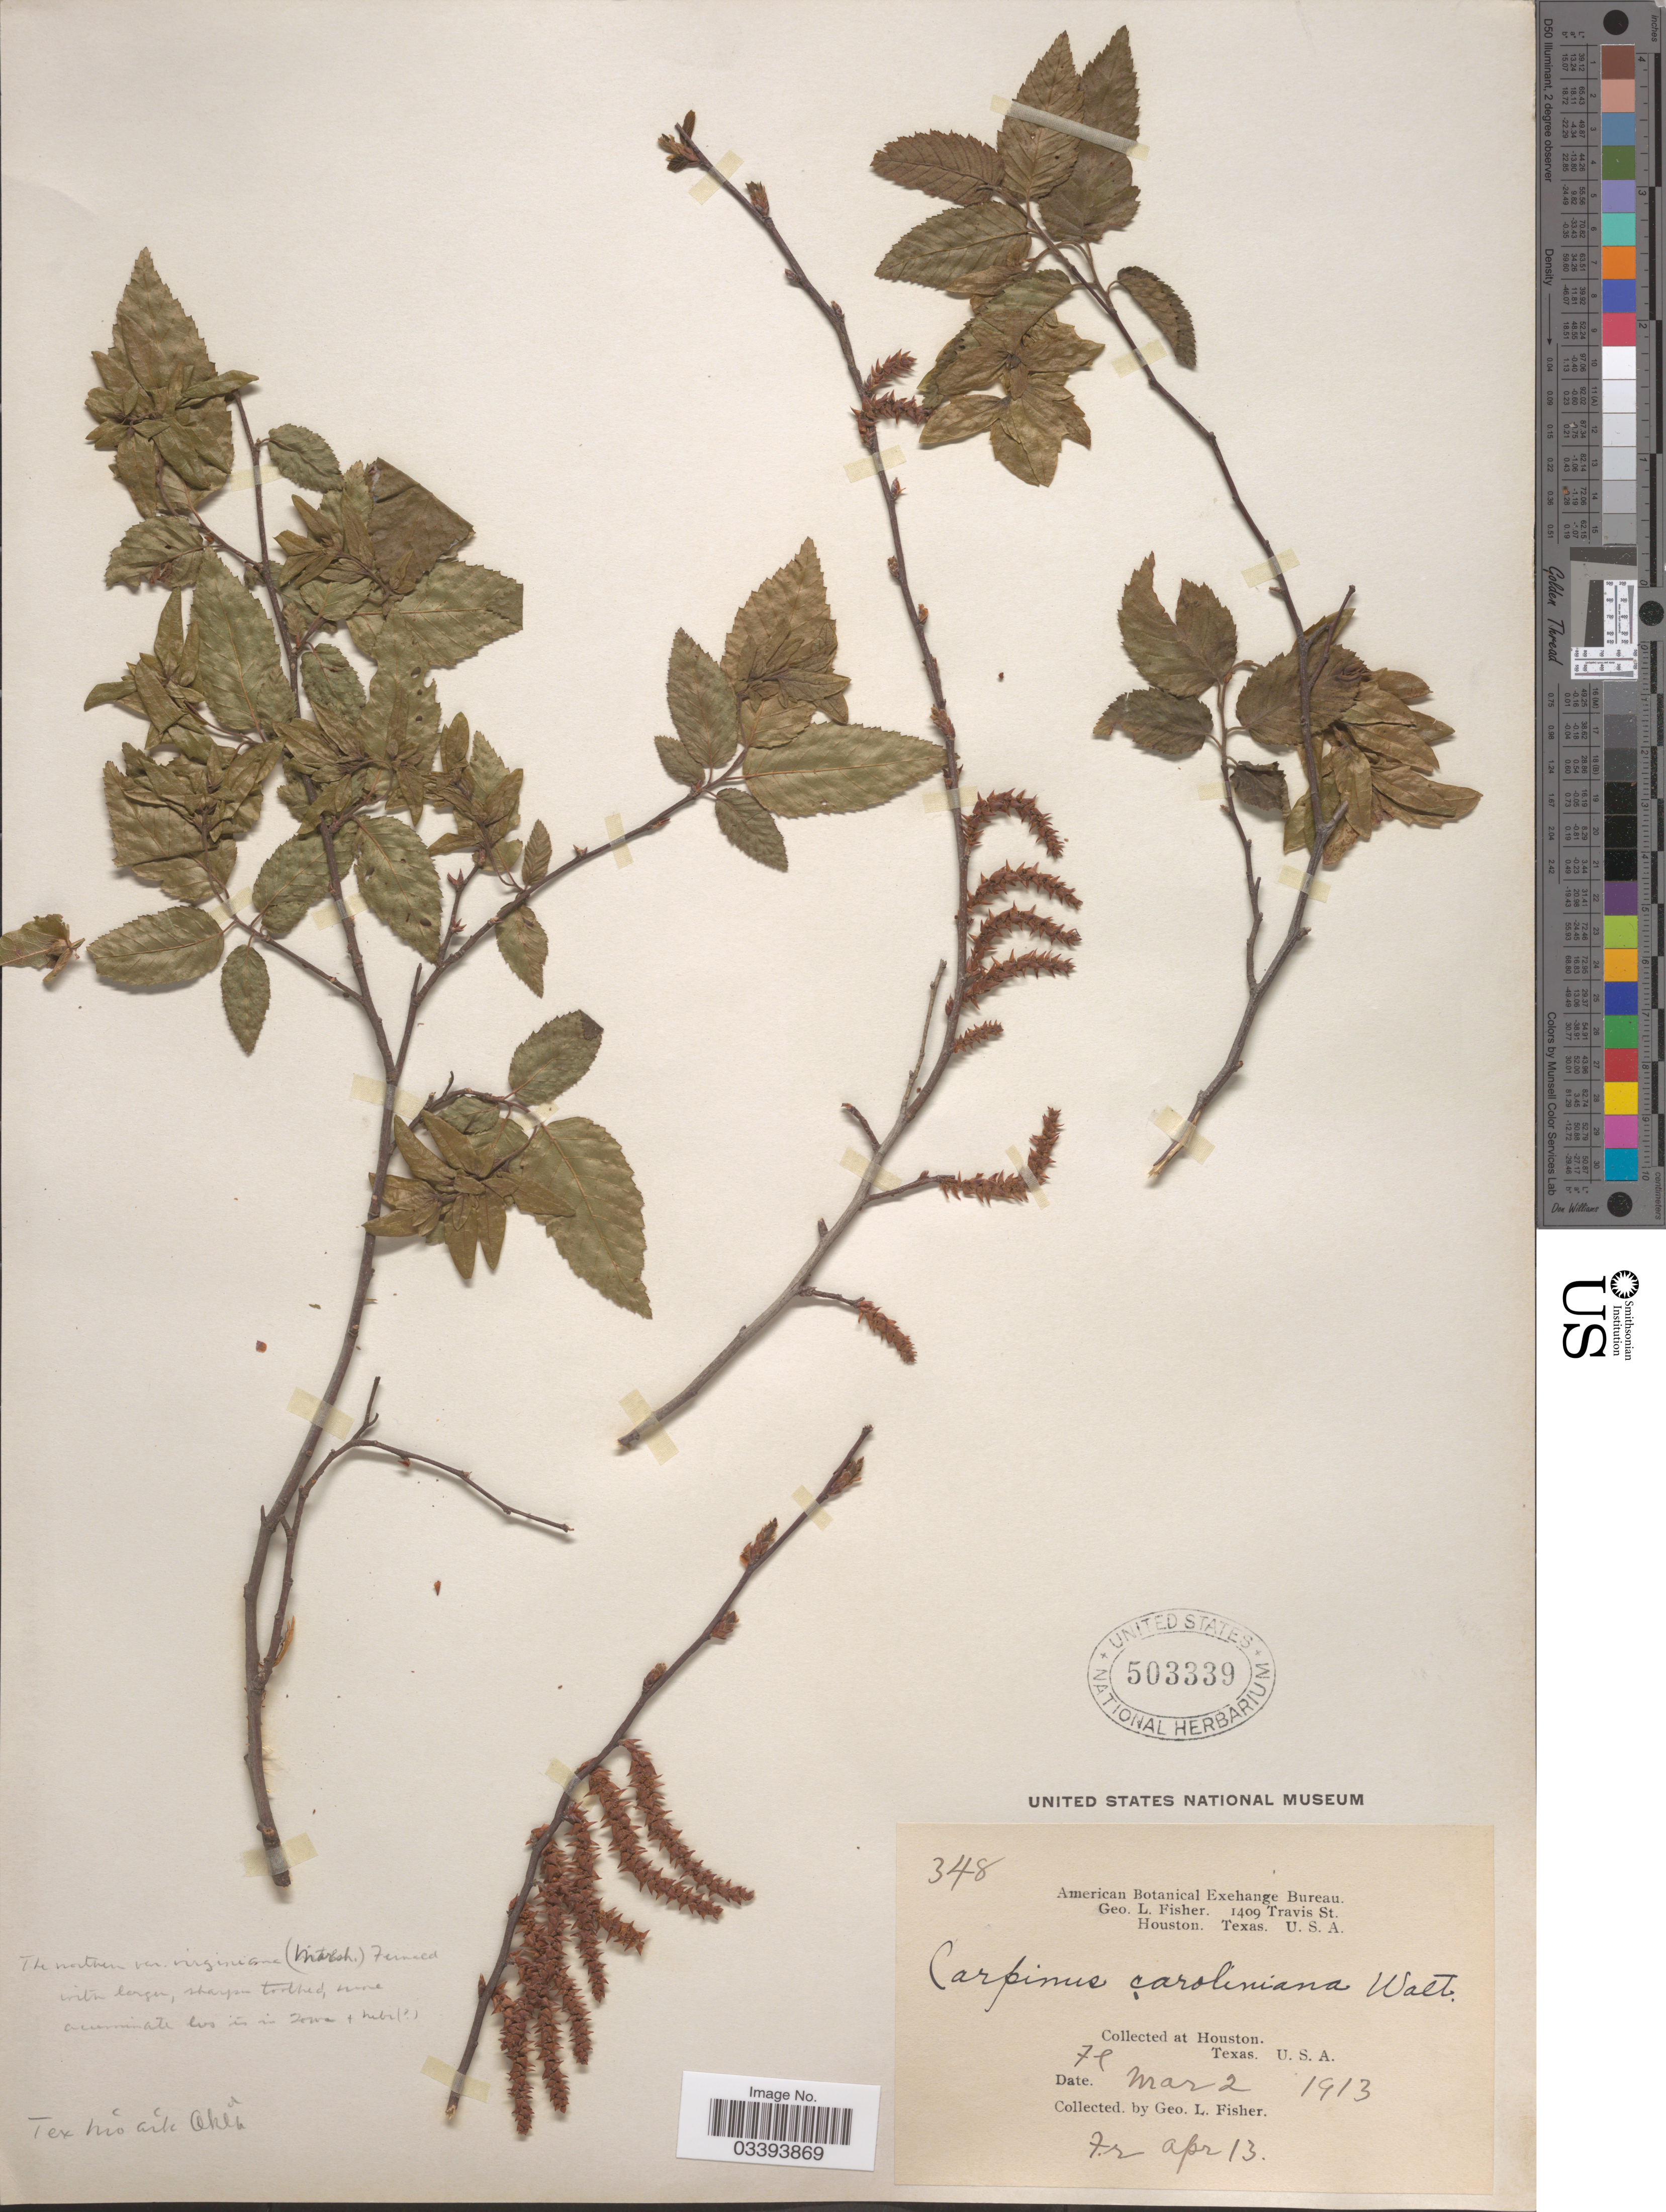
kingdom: Plantae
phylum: Tracheophyta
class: Magnoliopsida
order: Fagales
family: Betulaceae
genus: Carpinus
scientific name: Carpinus caroliniana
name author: Walter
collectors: G. L. Fisher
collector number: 348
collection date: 1913-03-02/1913-04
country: United States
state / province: Texas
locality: Houston.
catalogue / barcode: US 503339